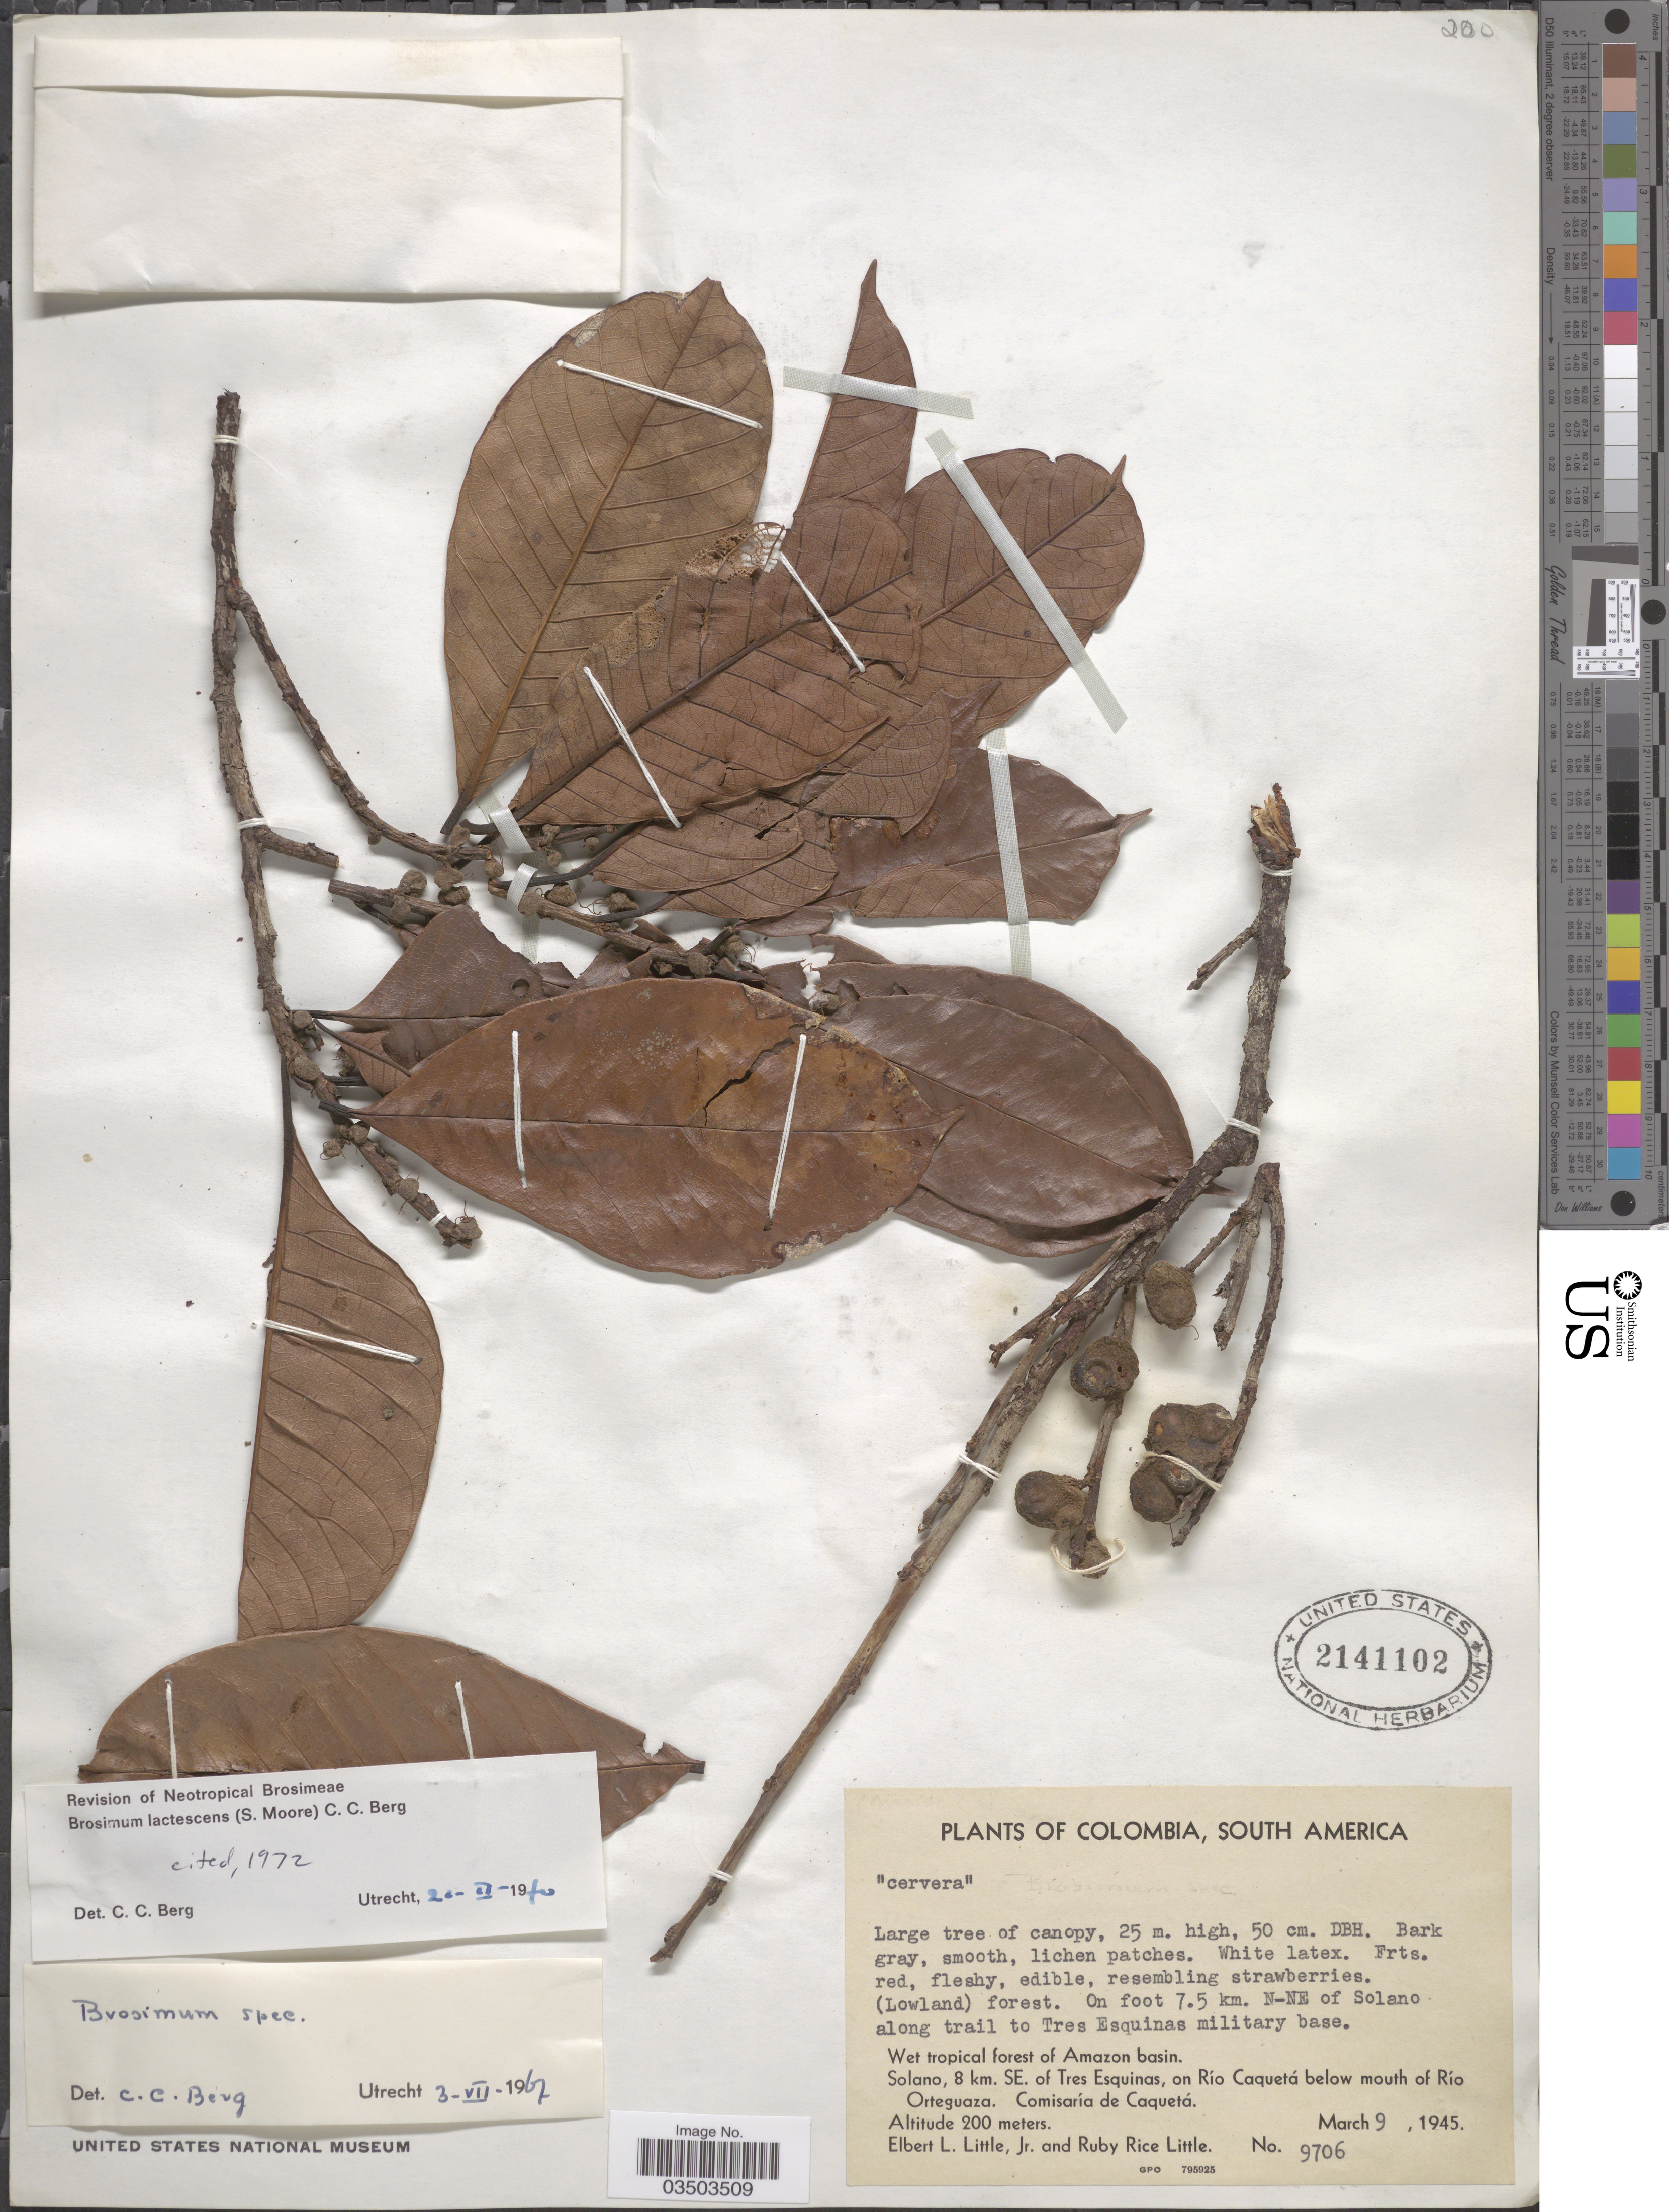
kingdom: Plantae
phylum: Tracheophyta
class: Magnoliopsida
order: Rosales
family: Moraceae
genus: Brosimum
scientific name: Brosimum lactescens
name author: (S. Moore) C.C. Berg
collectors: E. L. Little & R. R. Little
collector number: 9706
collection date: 1945-03-09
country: Colombia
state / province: Caquetá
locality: On foot 7.5 km. N-NE of Solano along trail to Tres Esquinas military base. Wet tropical forest of Amazon basin. Solano, 8 km. SE. of Tres Esquinas, on Río Caquetá below mouth of Río Orteguaza. Comisaría de Caquetá.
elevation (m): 200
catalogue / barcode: US 2141102